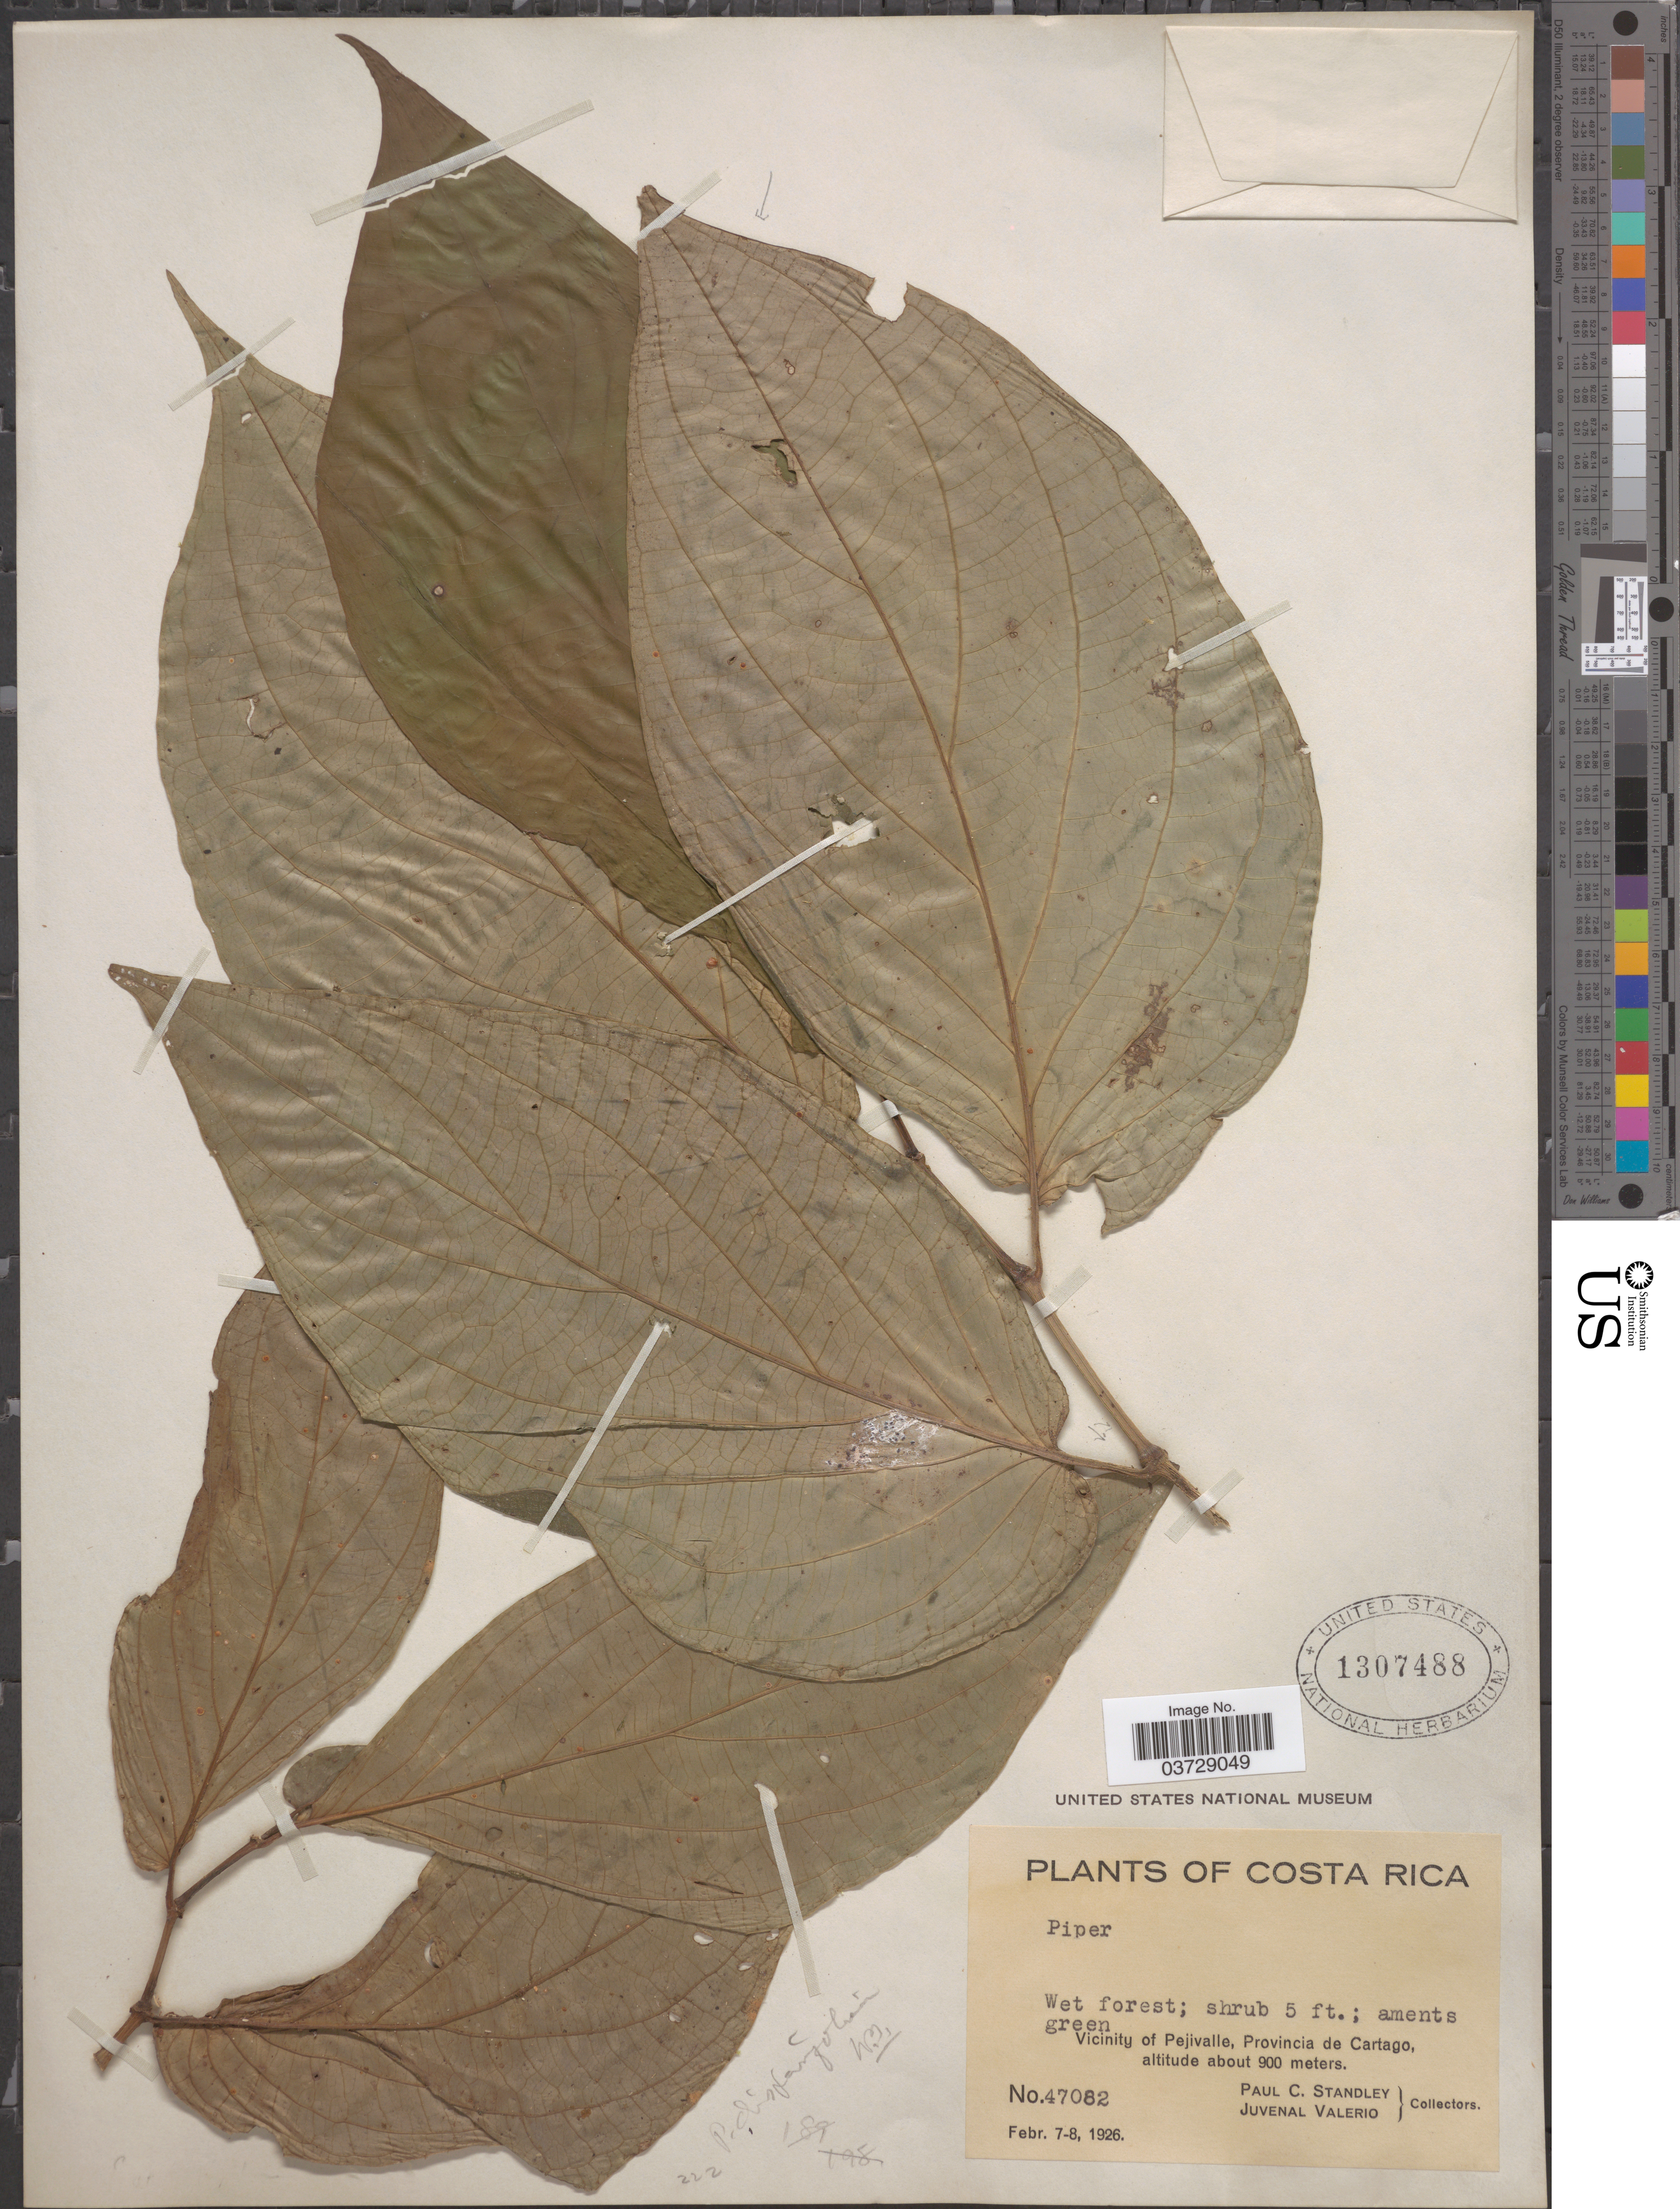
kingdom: Plantae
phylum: Tracheophyta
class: Magnoliopsida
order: Piperales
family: Piperaceae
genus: Piper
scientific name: Piper disparifolium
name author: Trel.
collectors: P. C. Standley & J. Valerio R.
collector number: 47082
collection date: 1926-02-07/1926-02-08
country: Costa Rica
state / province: Cartago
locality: Vicinity of Pejivalle.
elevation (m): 900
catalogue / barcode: US 1307488